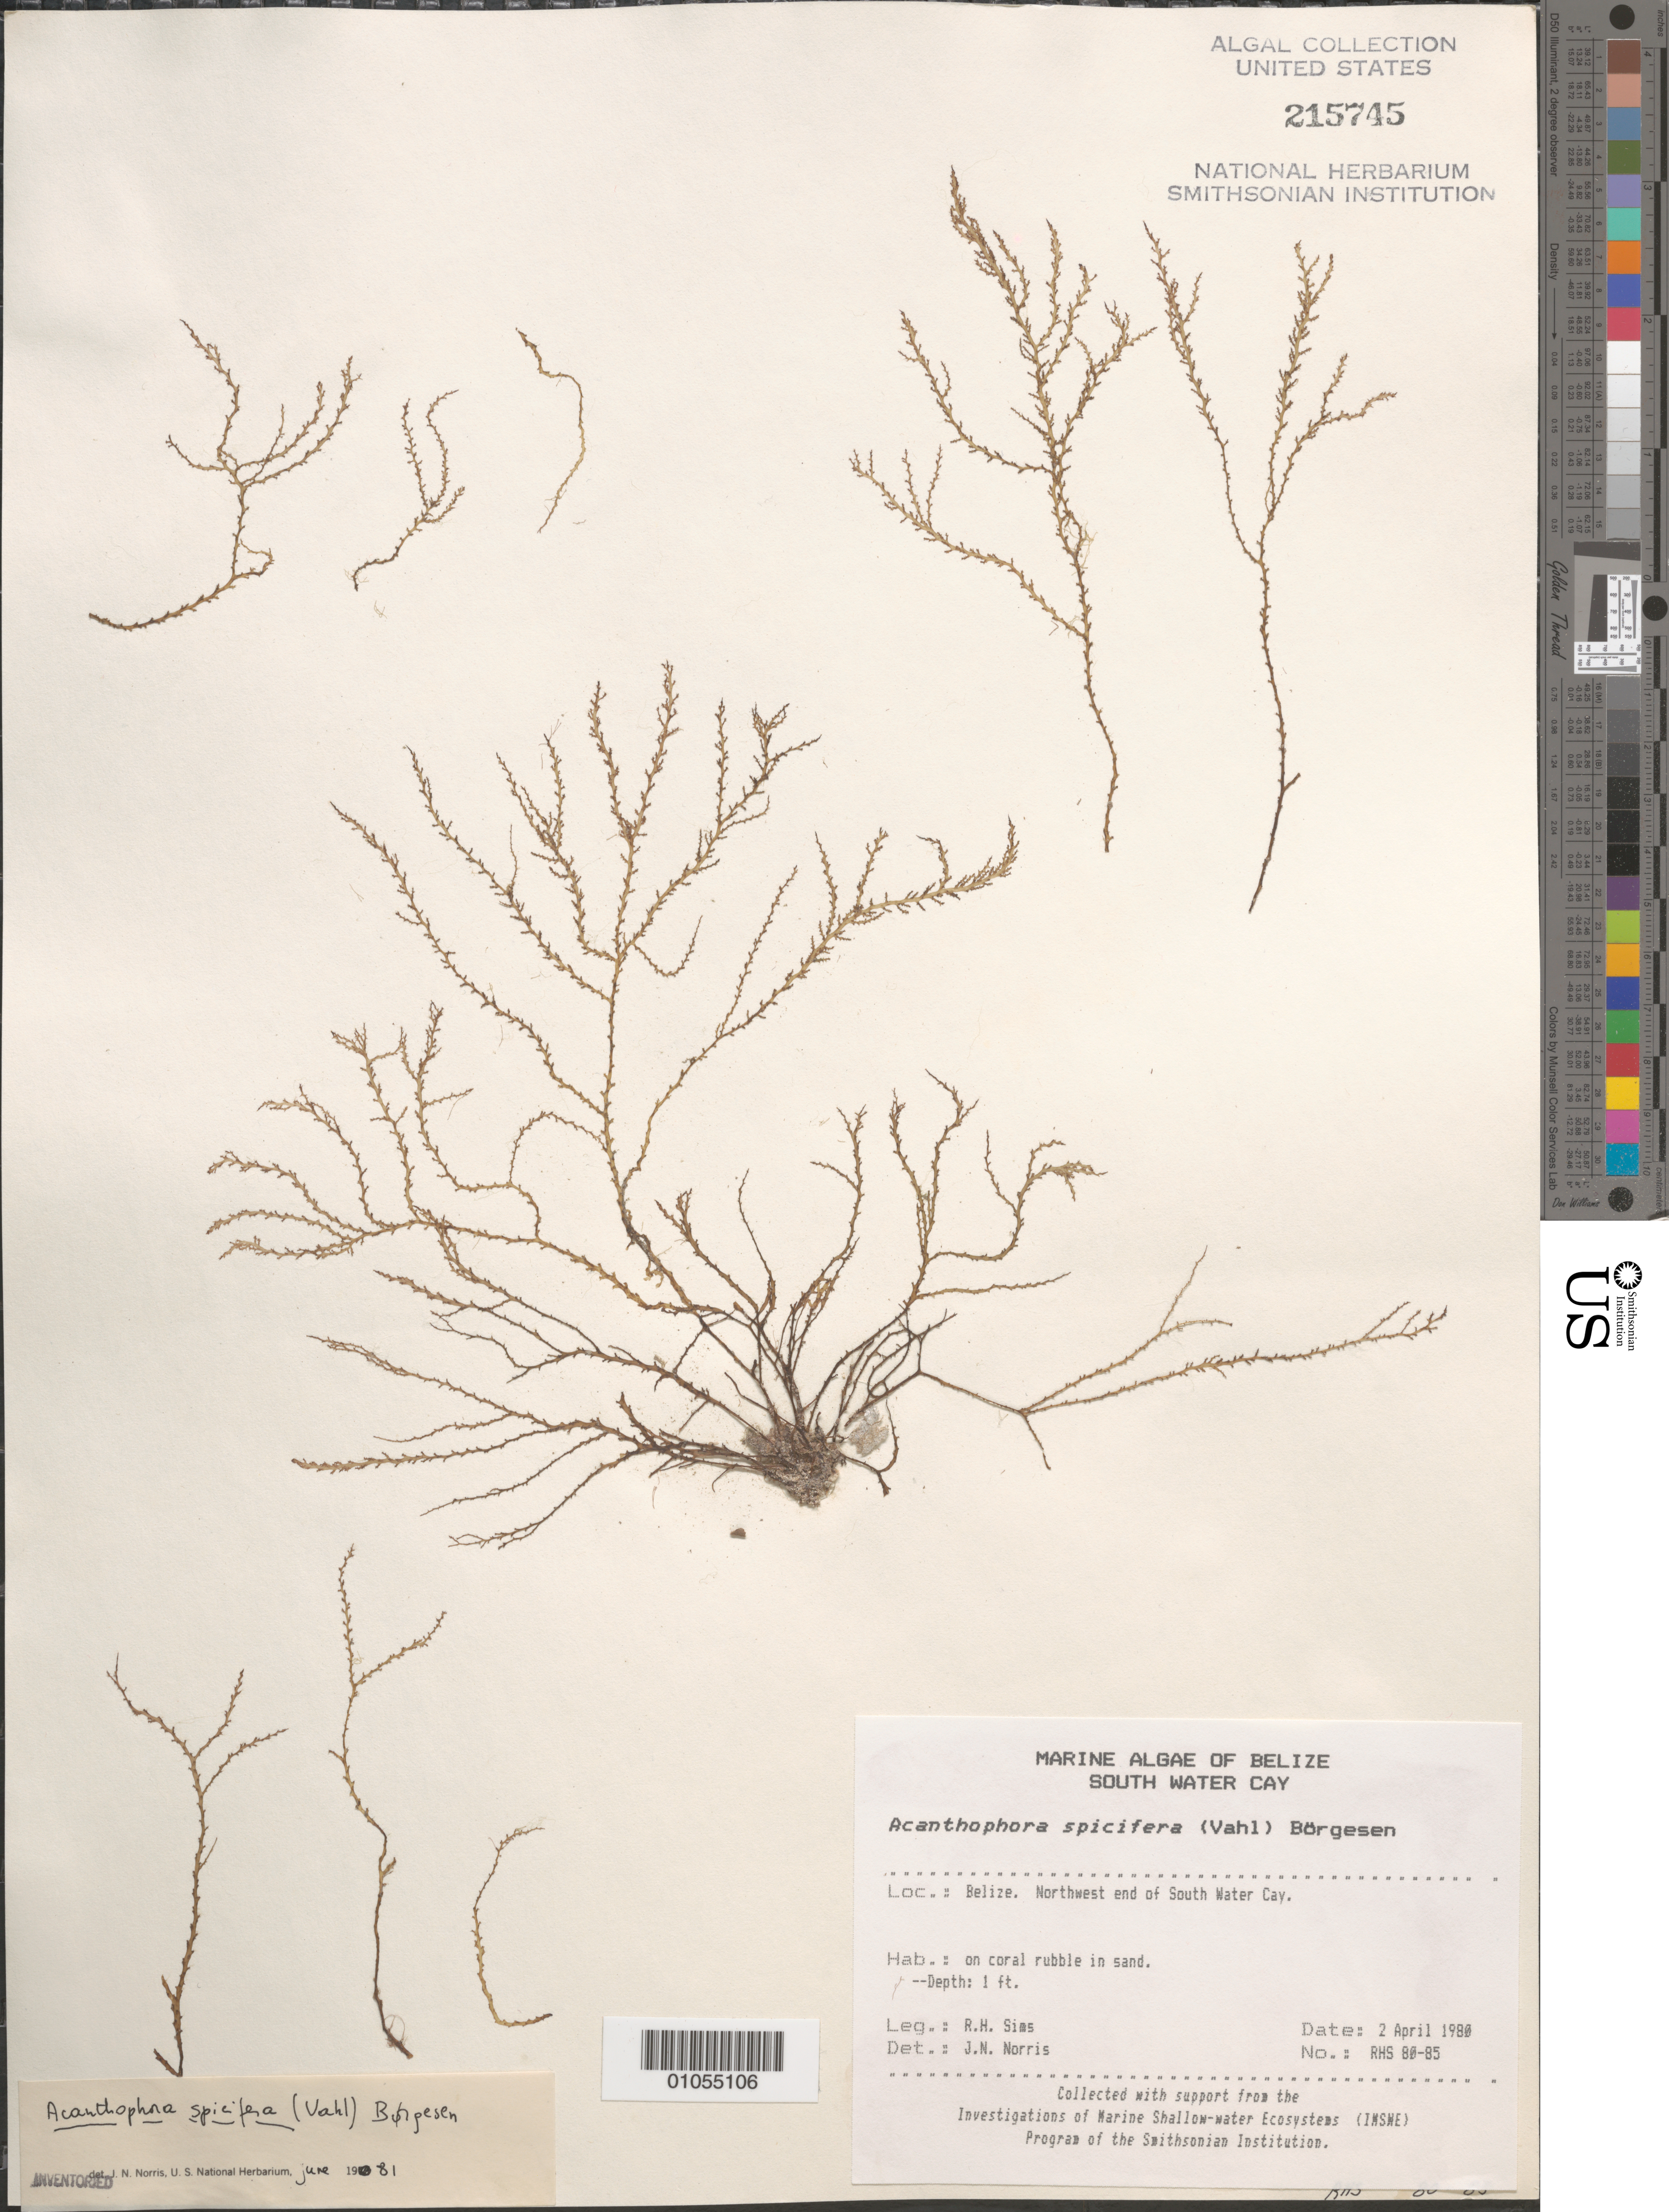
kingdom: Plantae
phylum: Rhodophyta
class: Florideophyceae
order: Ceramiales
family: Rhodomelaceae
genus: Acanthophora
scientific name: Acanthophora spicifera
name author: (Vahl) Børgesen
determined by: Norris, James N.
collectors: R. H. Sims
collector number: RHS 80-85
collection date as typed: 02 Apr 1980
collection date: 1980-04-02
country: Belize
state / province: Stann Creek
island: South Water Cay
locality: Northwest end of South Water Cay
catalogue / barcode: US 215745